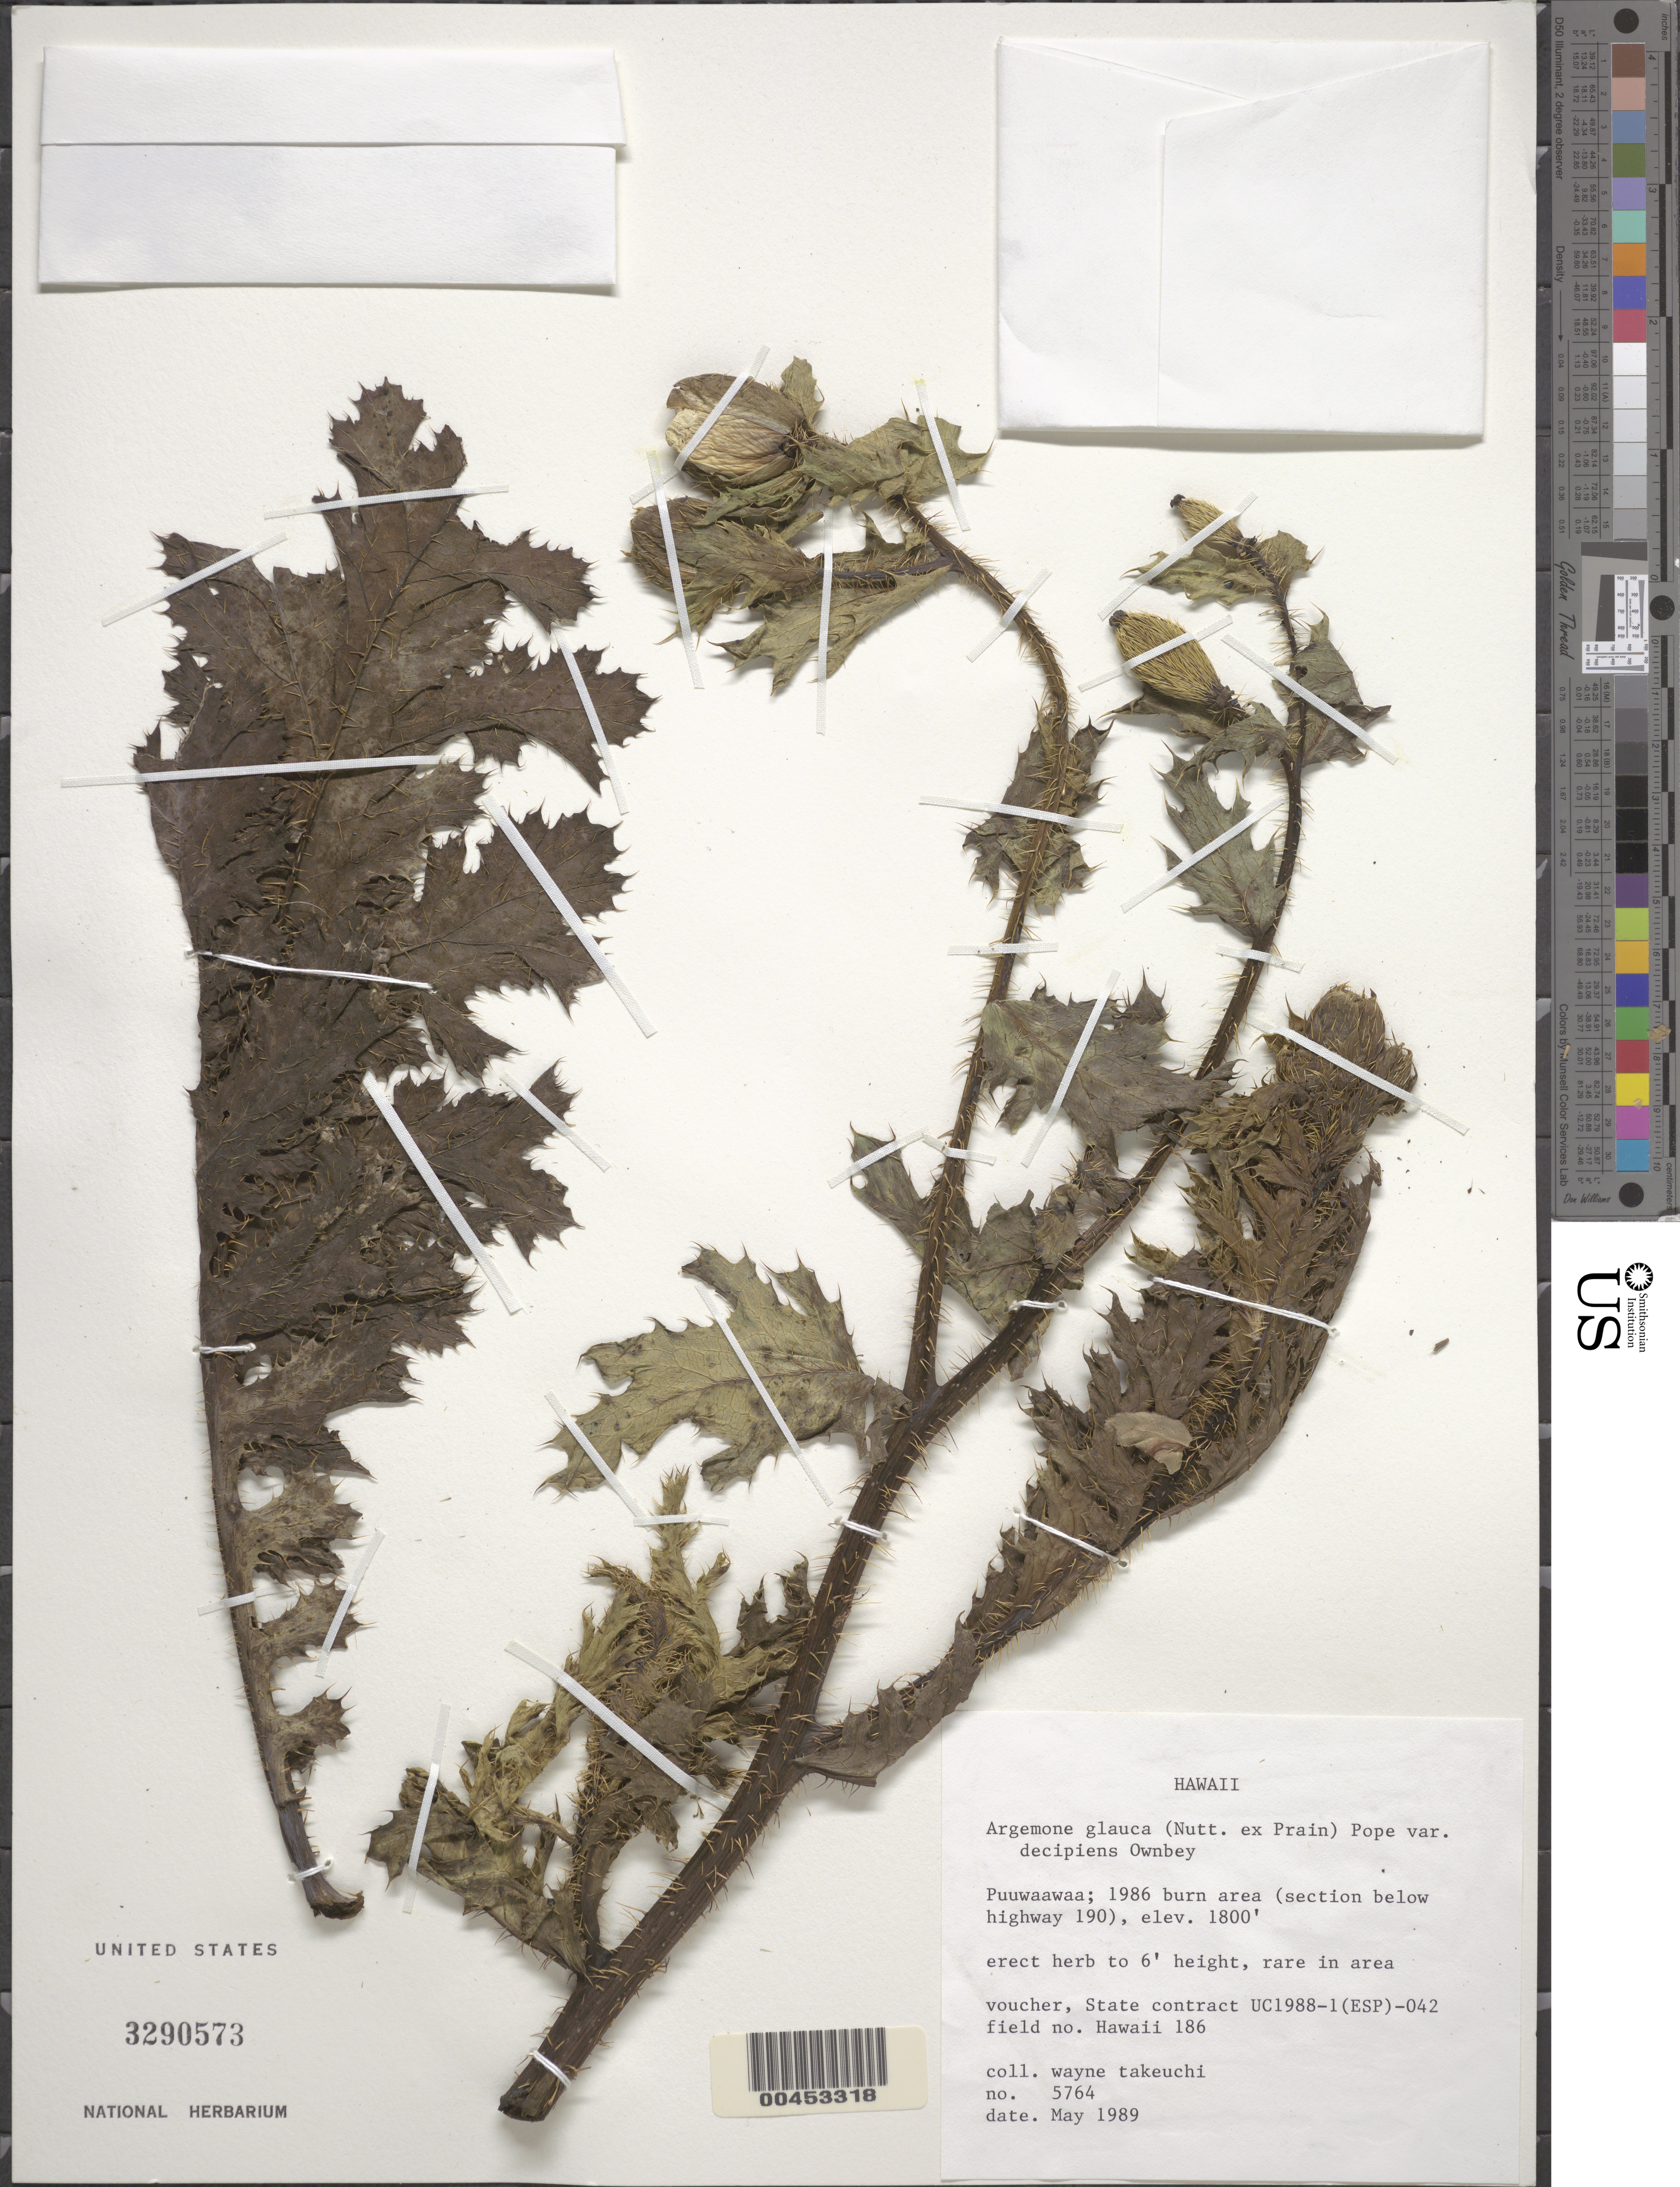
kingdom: Plantae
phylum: Tracheophyta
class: Magnoliopsida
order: Ranunculales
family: Papaveraceae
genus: Argemone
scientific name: Argemone glauca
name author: (Nutt. ex Prain) Pope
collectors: W. N. Takeuchi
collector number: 5764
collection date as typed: May 1989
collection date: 1989-05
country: United States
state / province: Hawaii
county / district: Hawaii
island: Hawaii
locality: Puuwaawaa; 1986 burn area (section below Hwy 190)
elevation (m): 549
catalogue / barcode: US 3290573